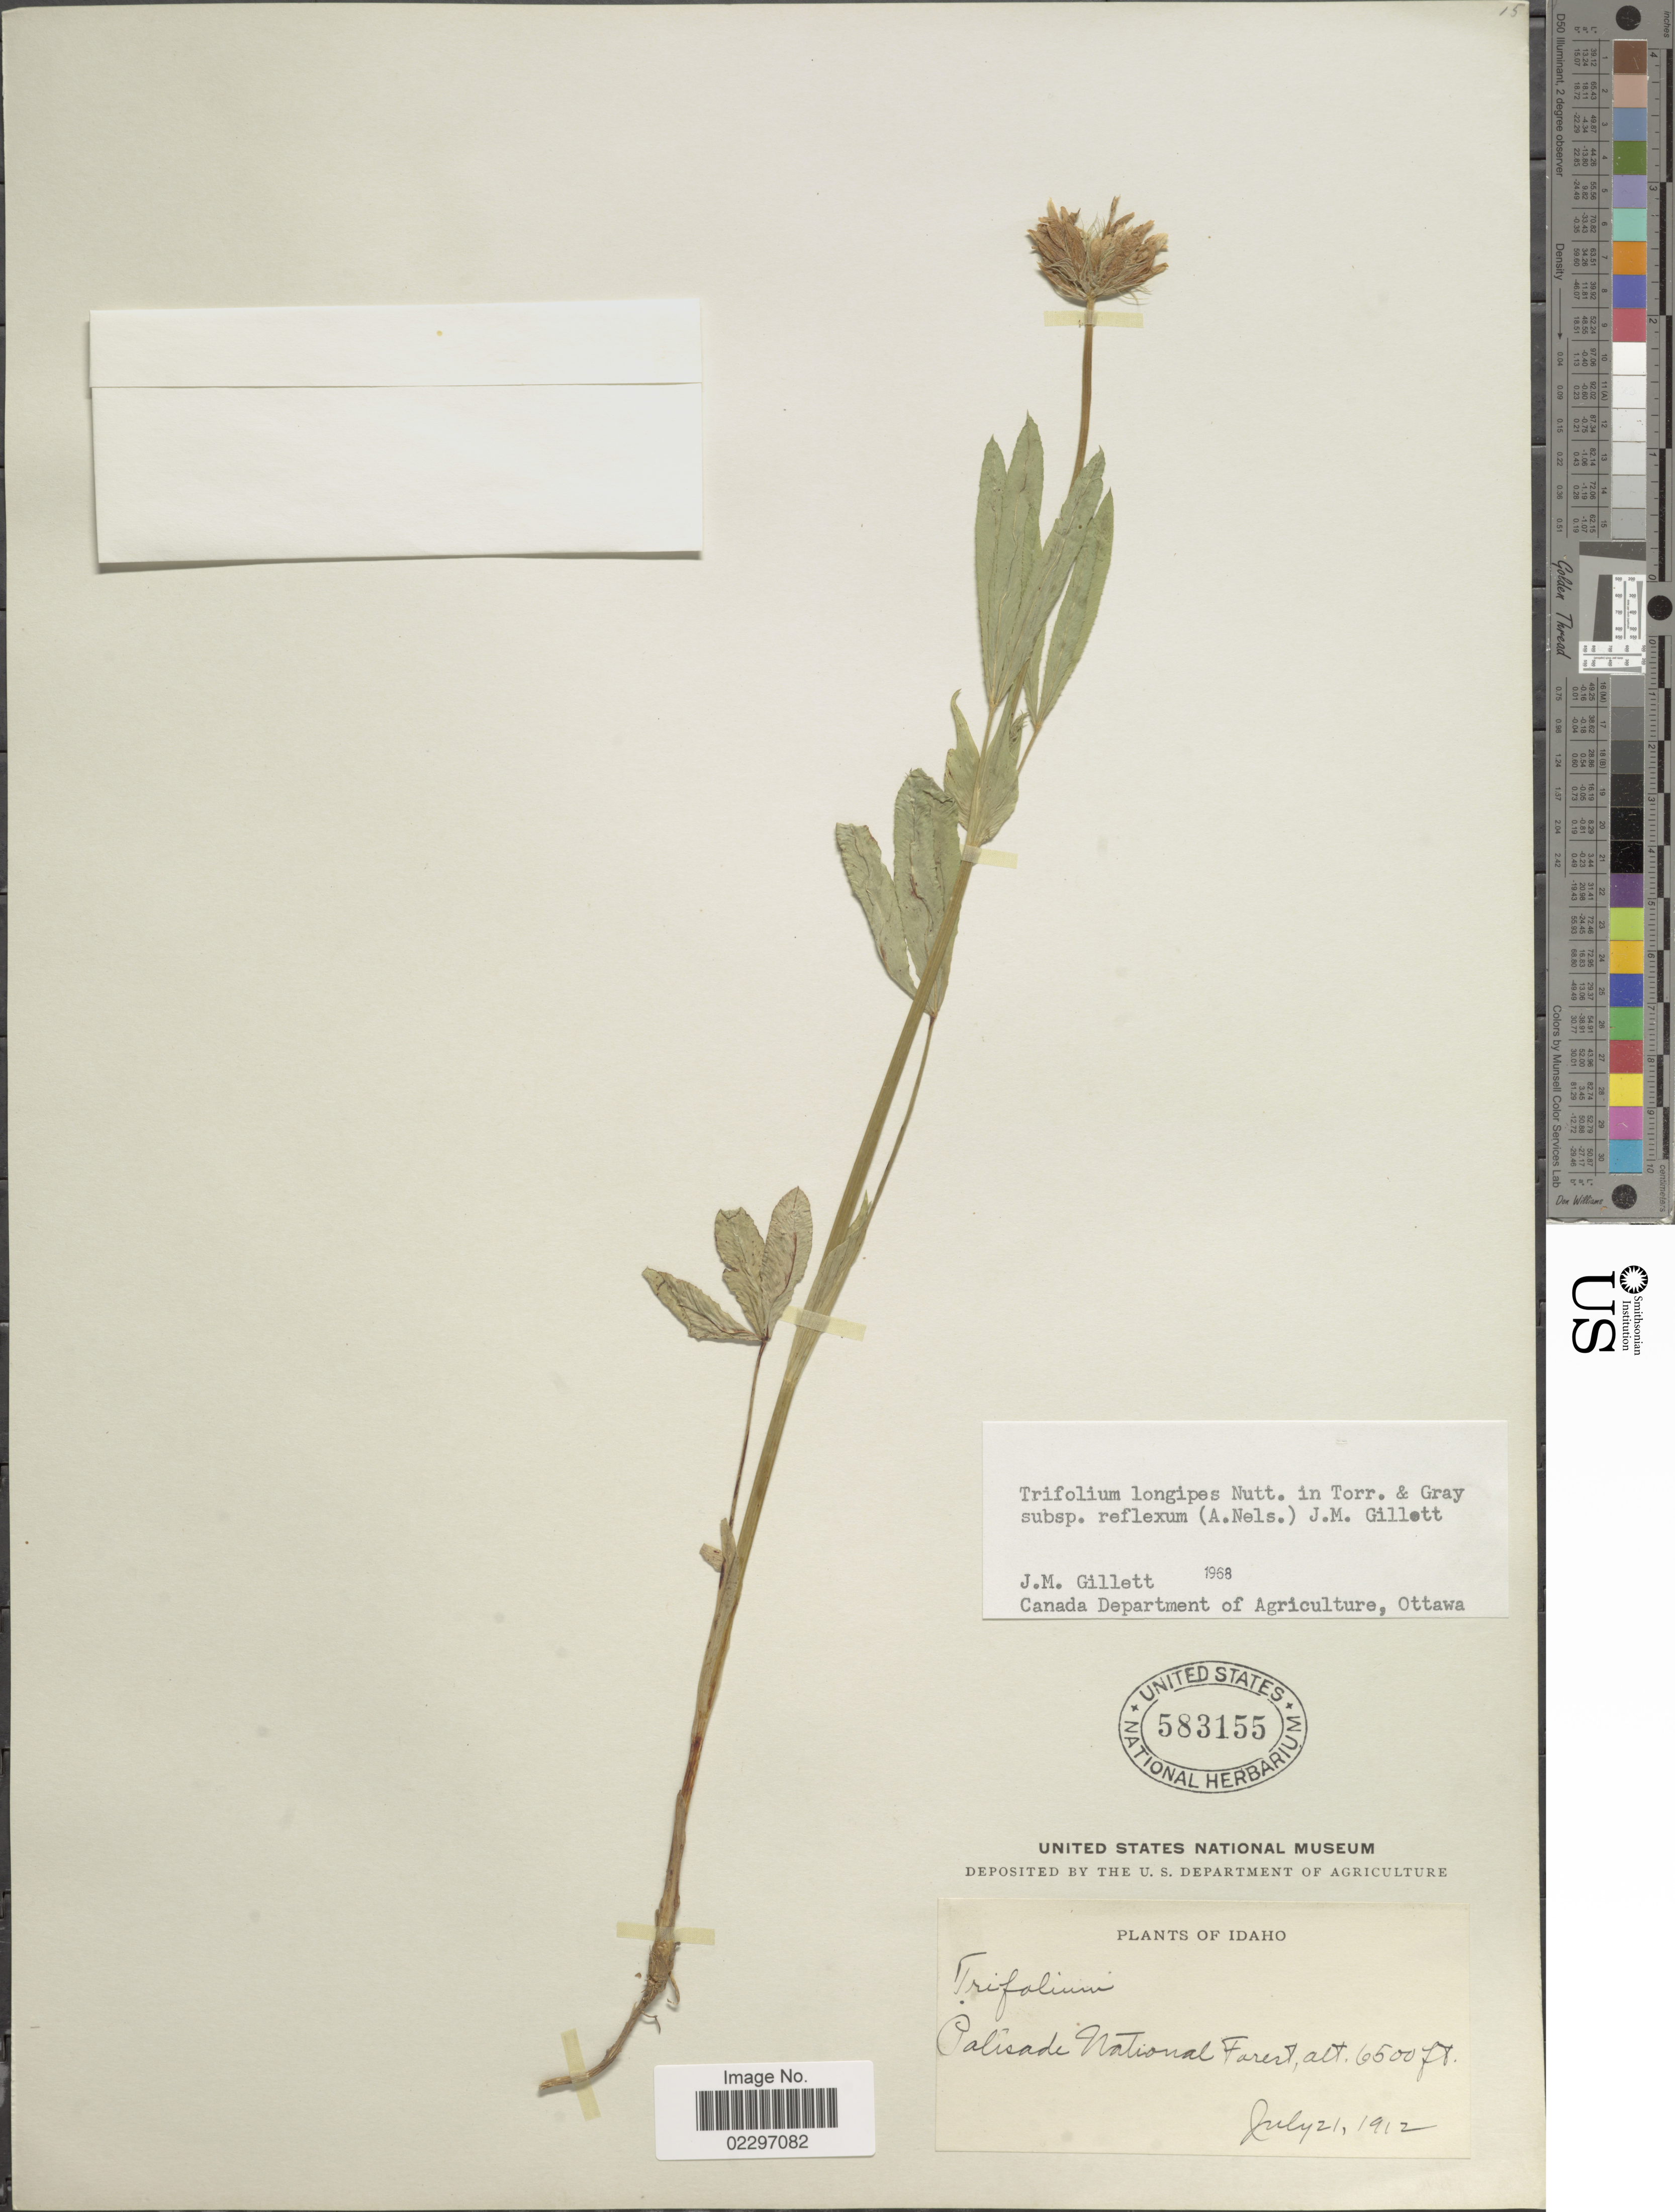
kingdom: Plantae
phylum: Tracheophyta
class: Magnoliopsida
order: Fabales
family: Fabaceae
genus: Trifolium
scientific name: Trifolium longipes subsp. reflexum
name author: (A. Nelson) J.M. Gillet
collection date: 1912-07-21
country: United States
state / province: Idaho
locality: Palisade National Forest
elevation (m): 1981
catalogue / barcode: US 583155